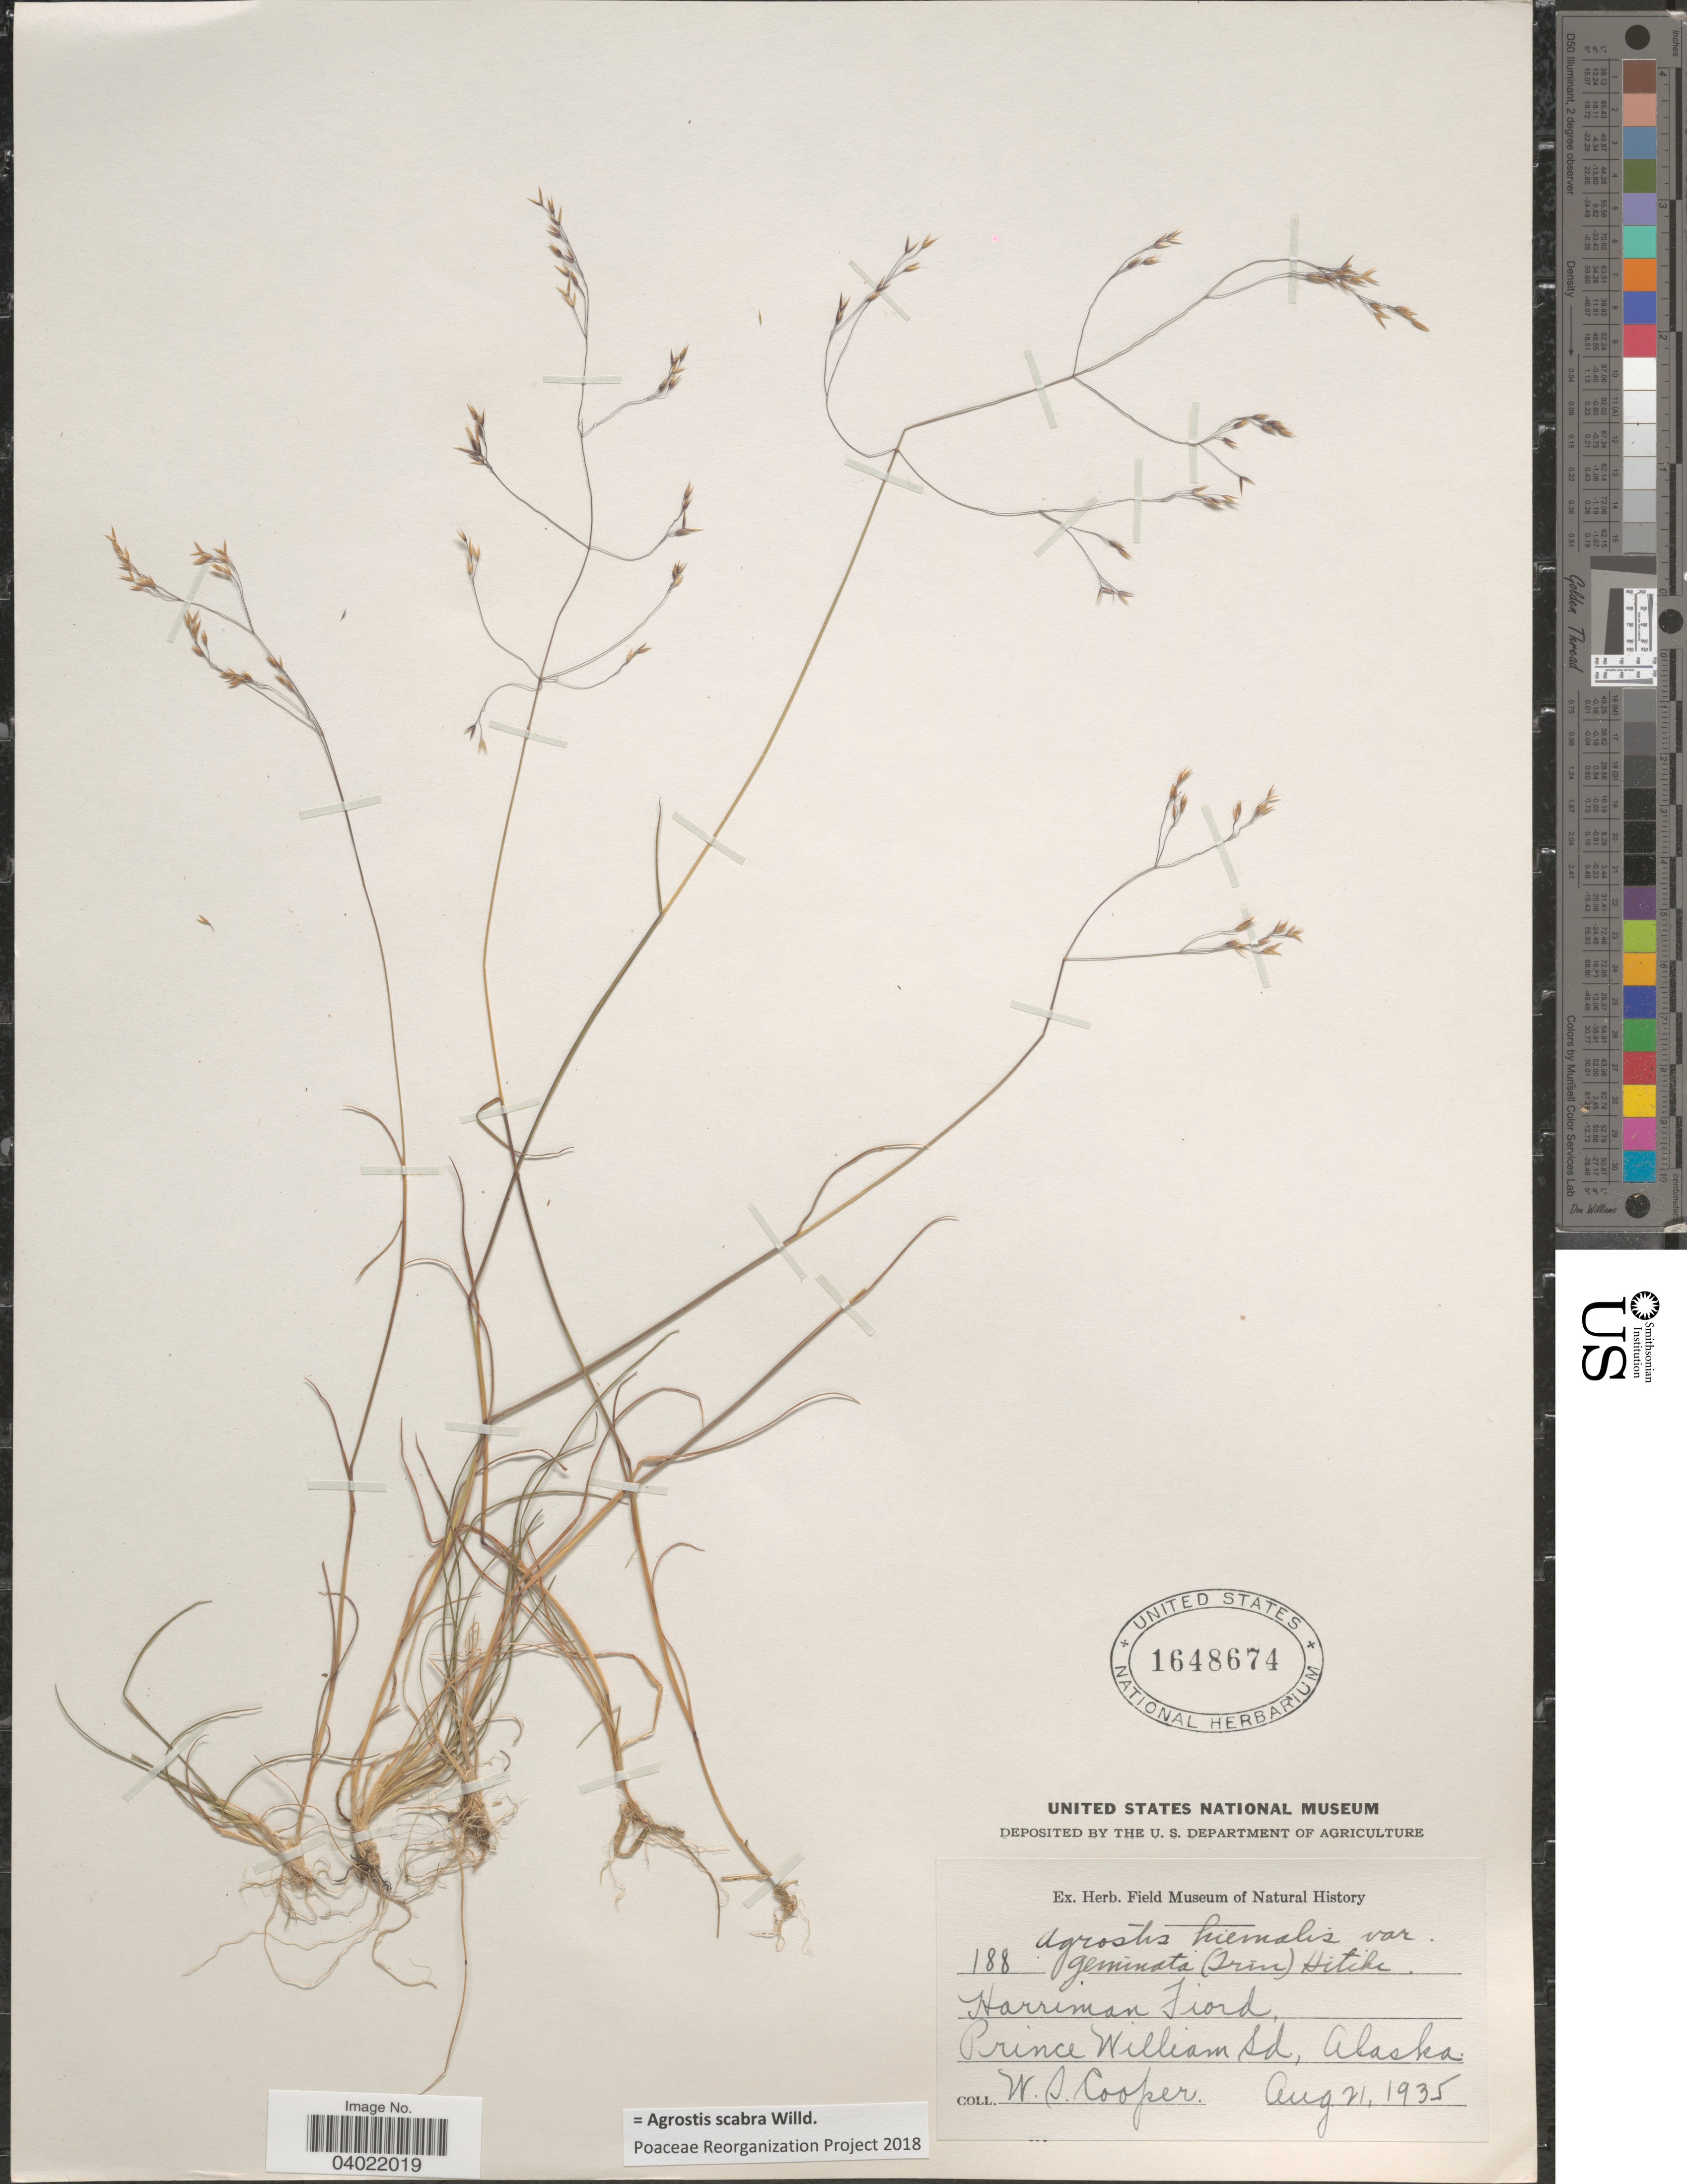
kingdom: Plantae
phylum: Tracheophyta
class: Liliopsida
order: Poales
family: Poaceae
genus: Agrostis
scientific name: Agrostis scabra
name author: Willd.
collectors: W. Cooper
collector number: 188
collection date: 1935-08-21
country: United States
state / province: Alaska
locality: Harriman Fiord. Prince William Sd.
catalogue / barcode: US 1648674